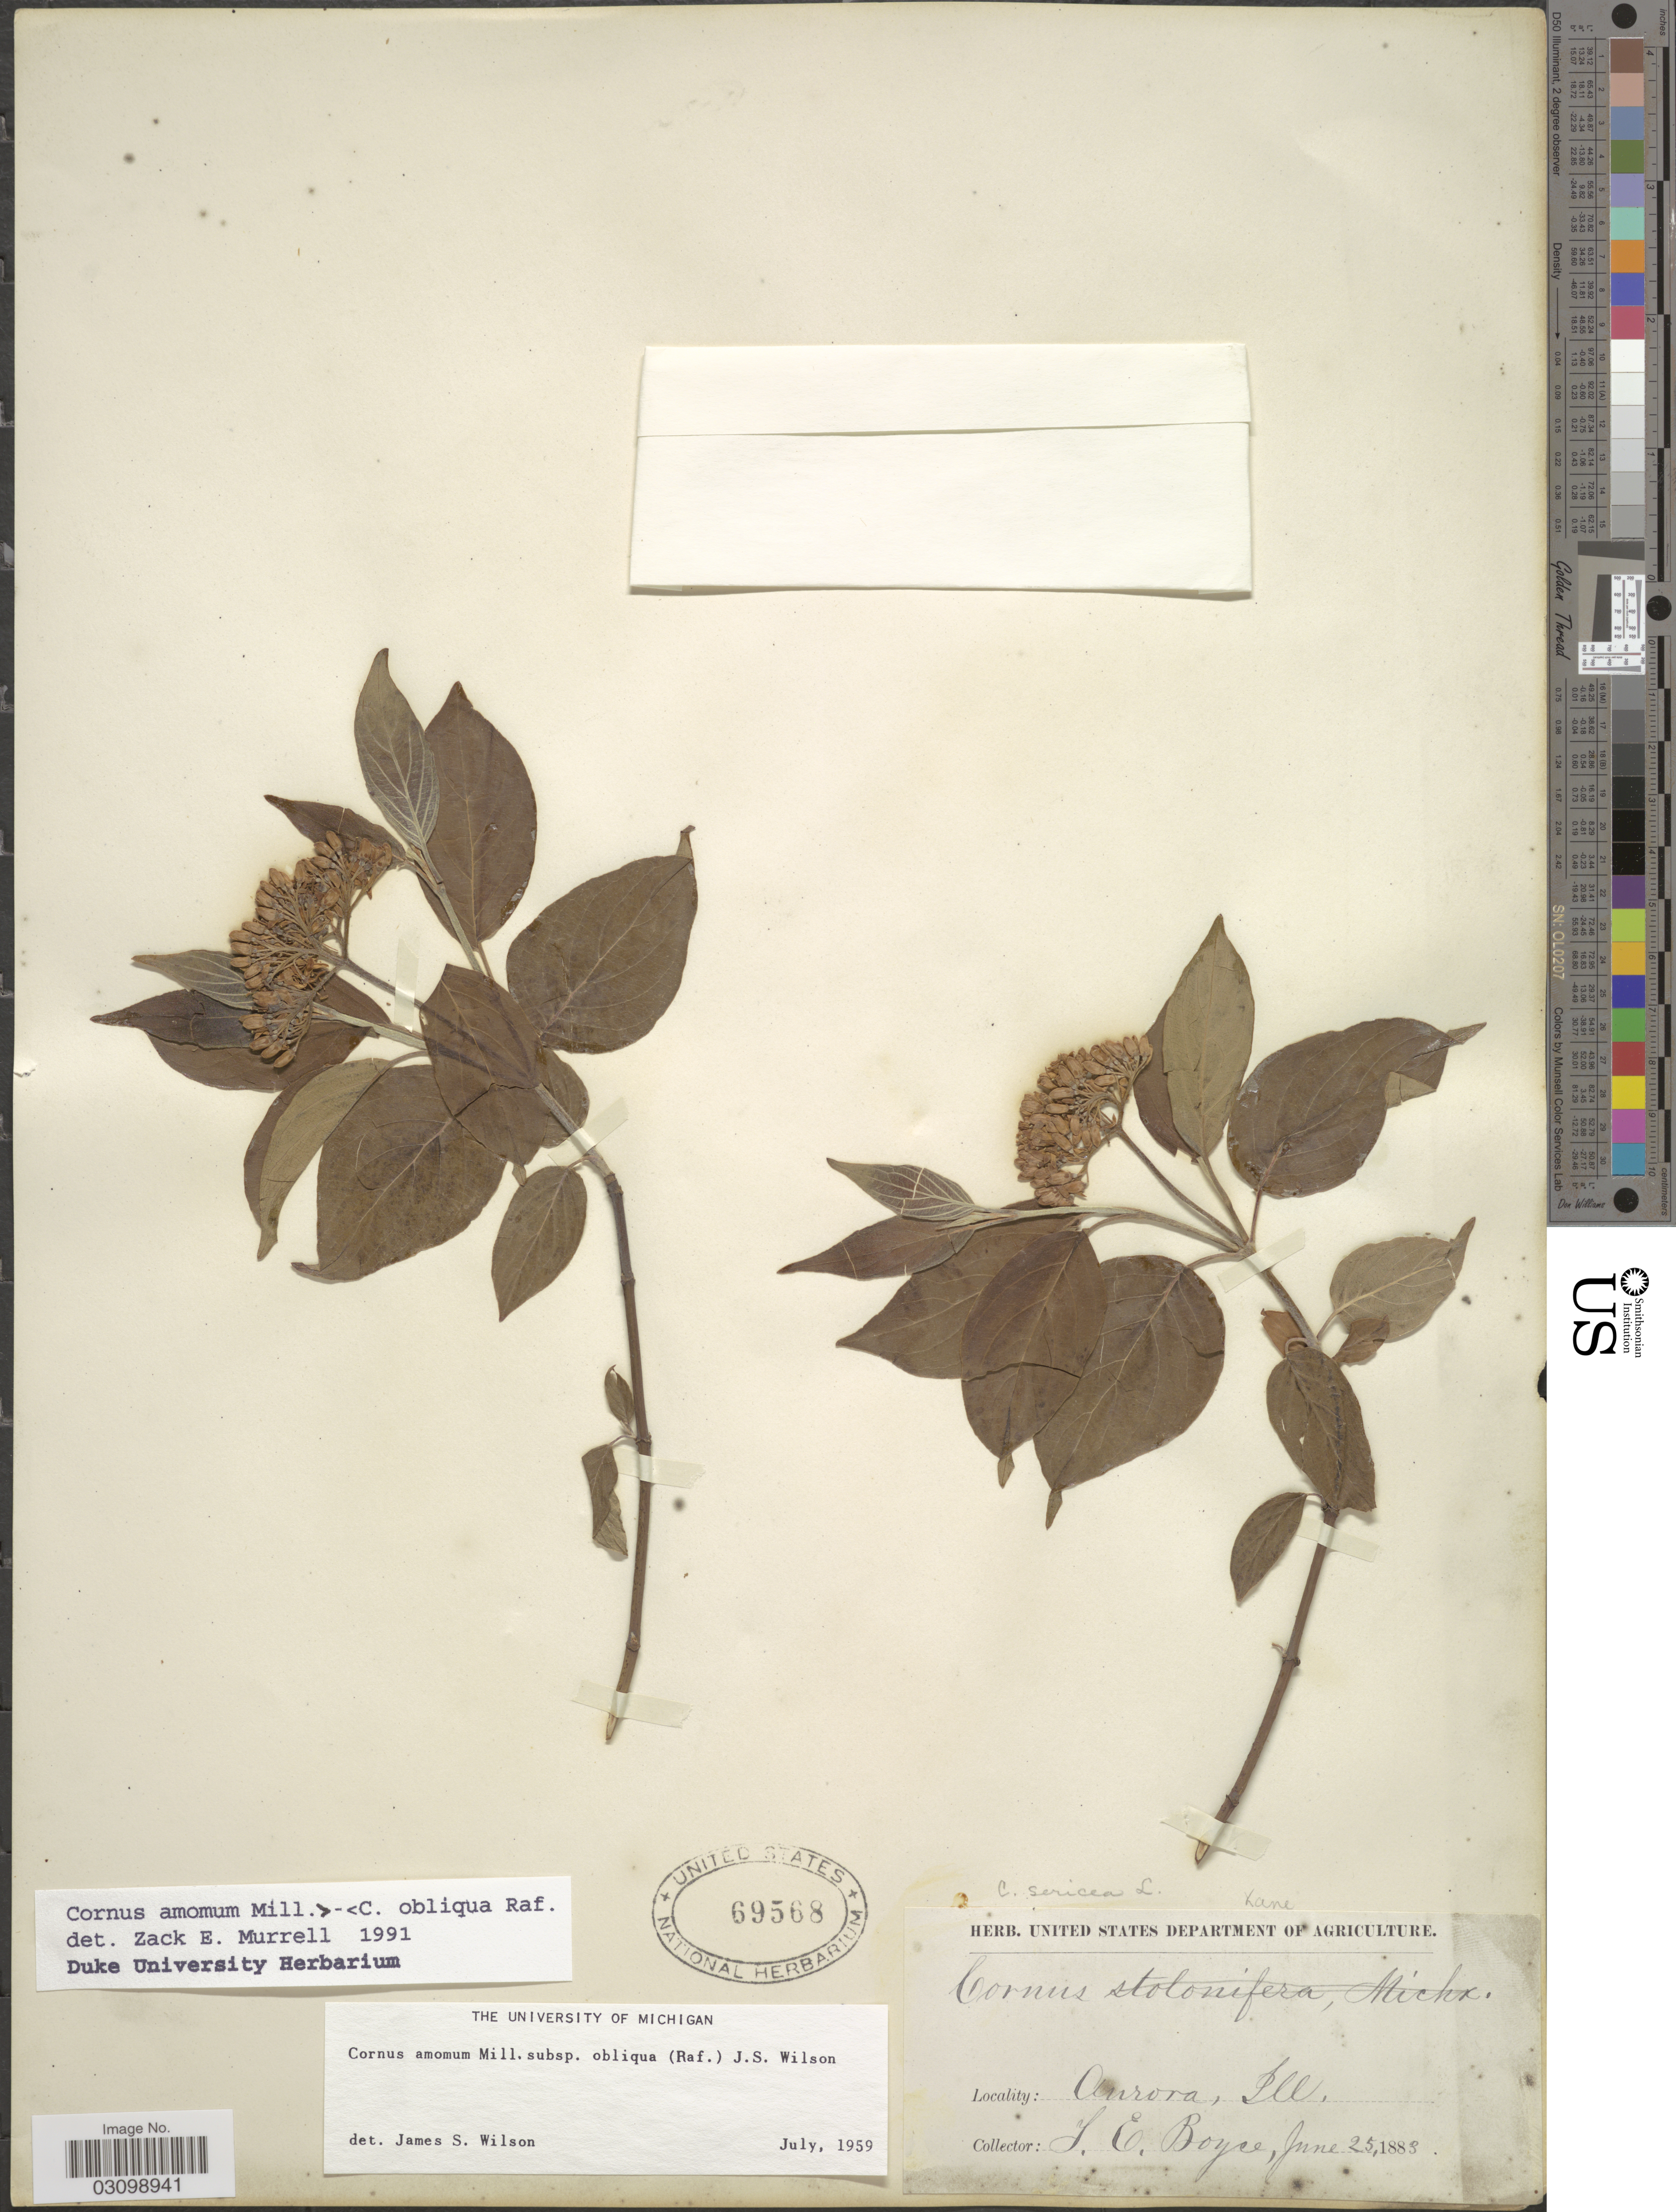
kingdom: Plantae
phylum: Tracheophyta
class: Magnoliopsida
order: Cornales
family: Cornaceae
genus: Cornus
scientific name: Cornus amomum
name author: Mill.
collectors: Y. Boyce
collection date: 1883-06-25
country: United States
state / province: Illinois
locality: Onrora.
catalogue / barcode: US 69568